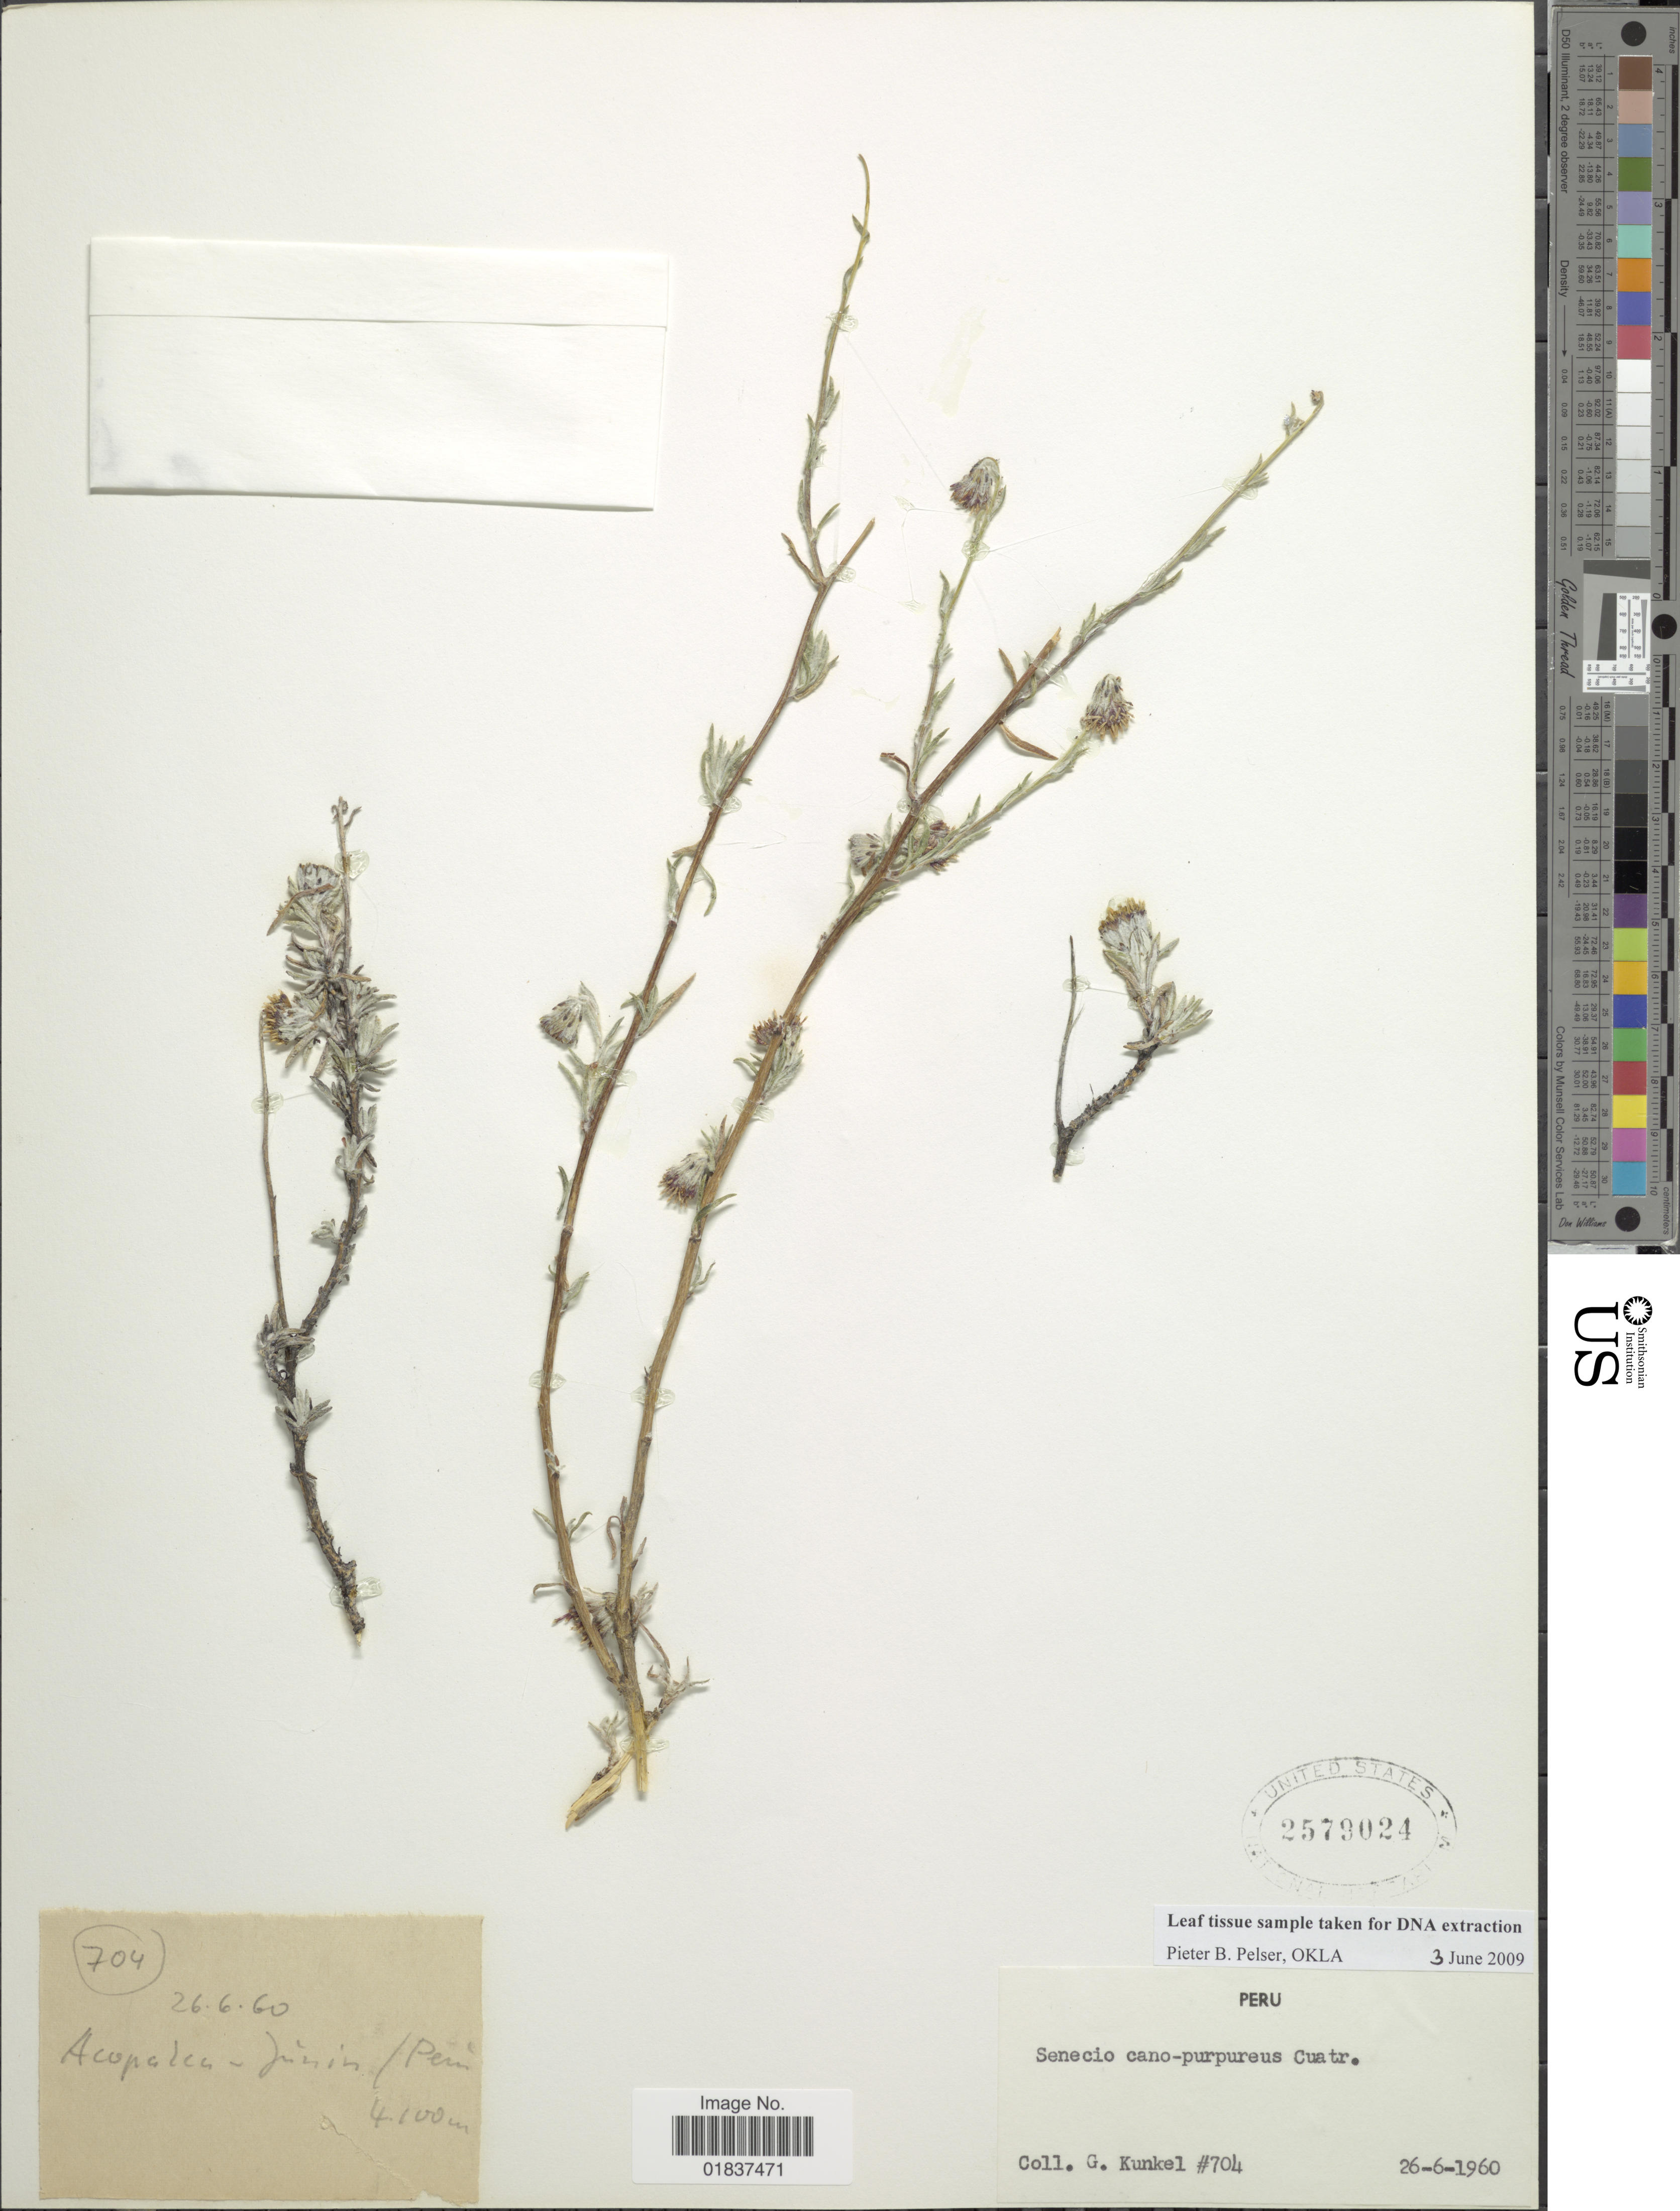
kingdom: Plantae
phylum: Tracheophyta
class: Magnoliopsida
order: Asterales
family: Asteraceae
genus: Senecio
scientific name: Senecio cano-purpureus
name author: Cuatrec.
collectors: G. Kunkel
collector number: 704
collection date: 1960-06-26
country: Peru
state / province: Junín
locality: Acopalca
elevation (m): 4100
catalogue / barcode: US 2579024